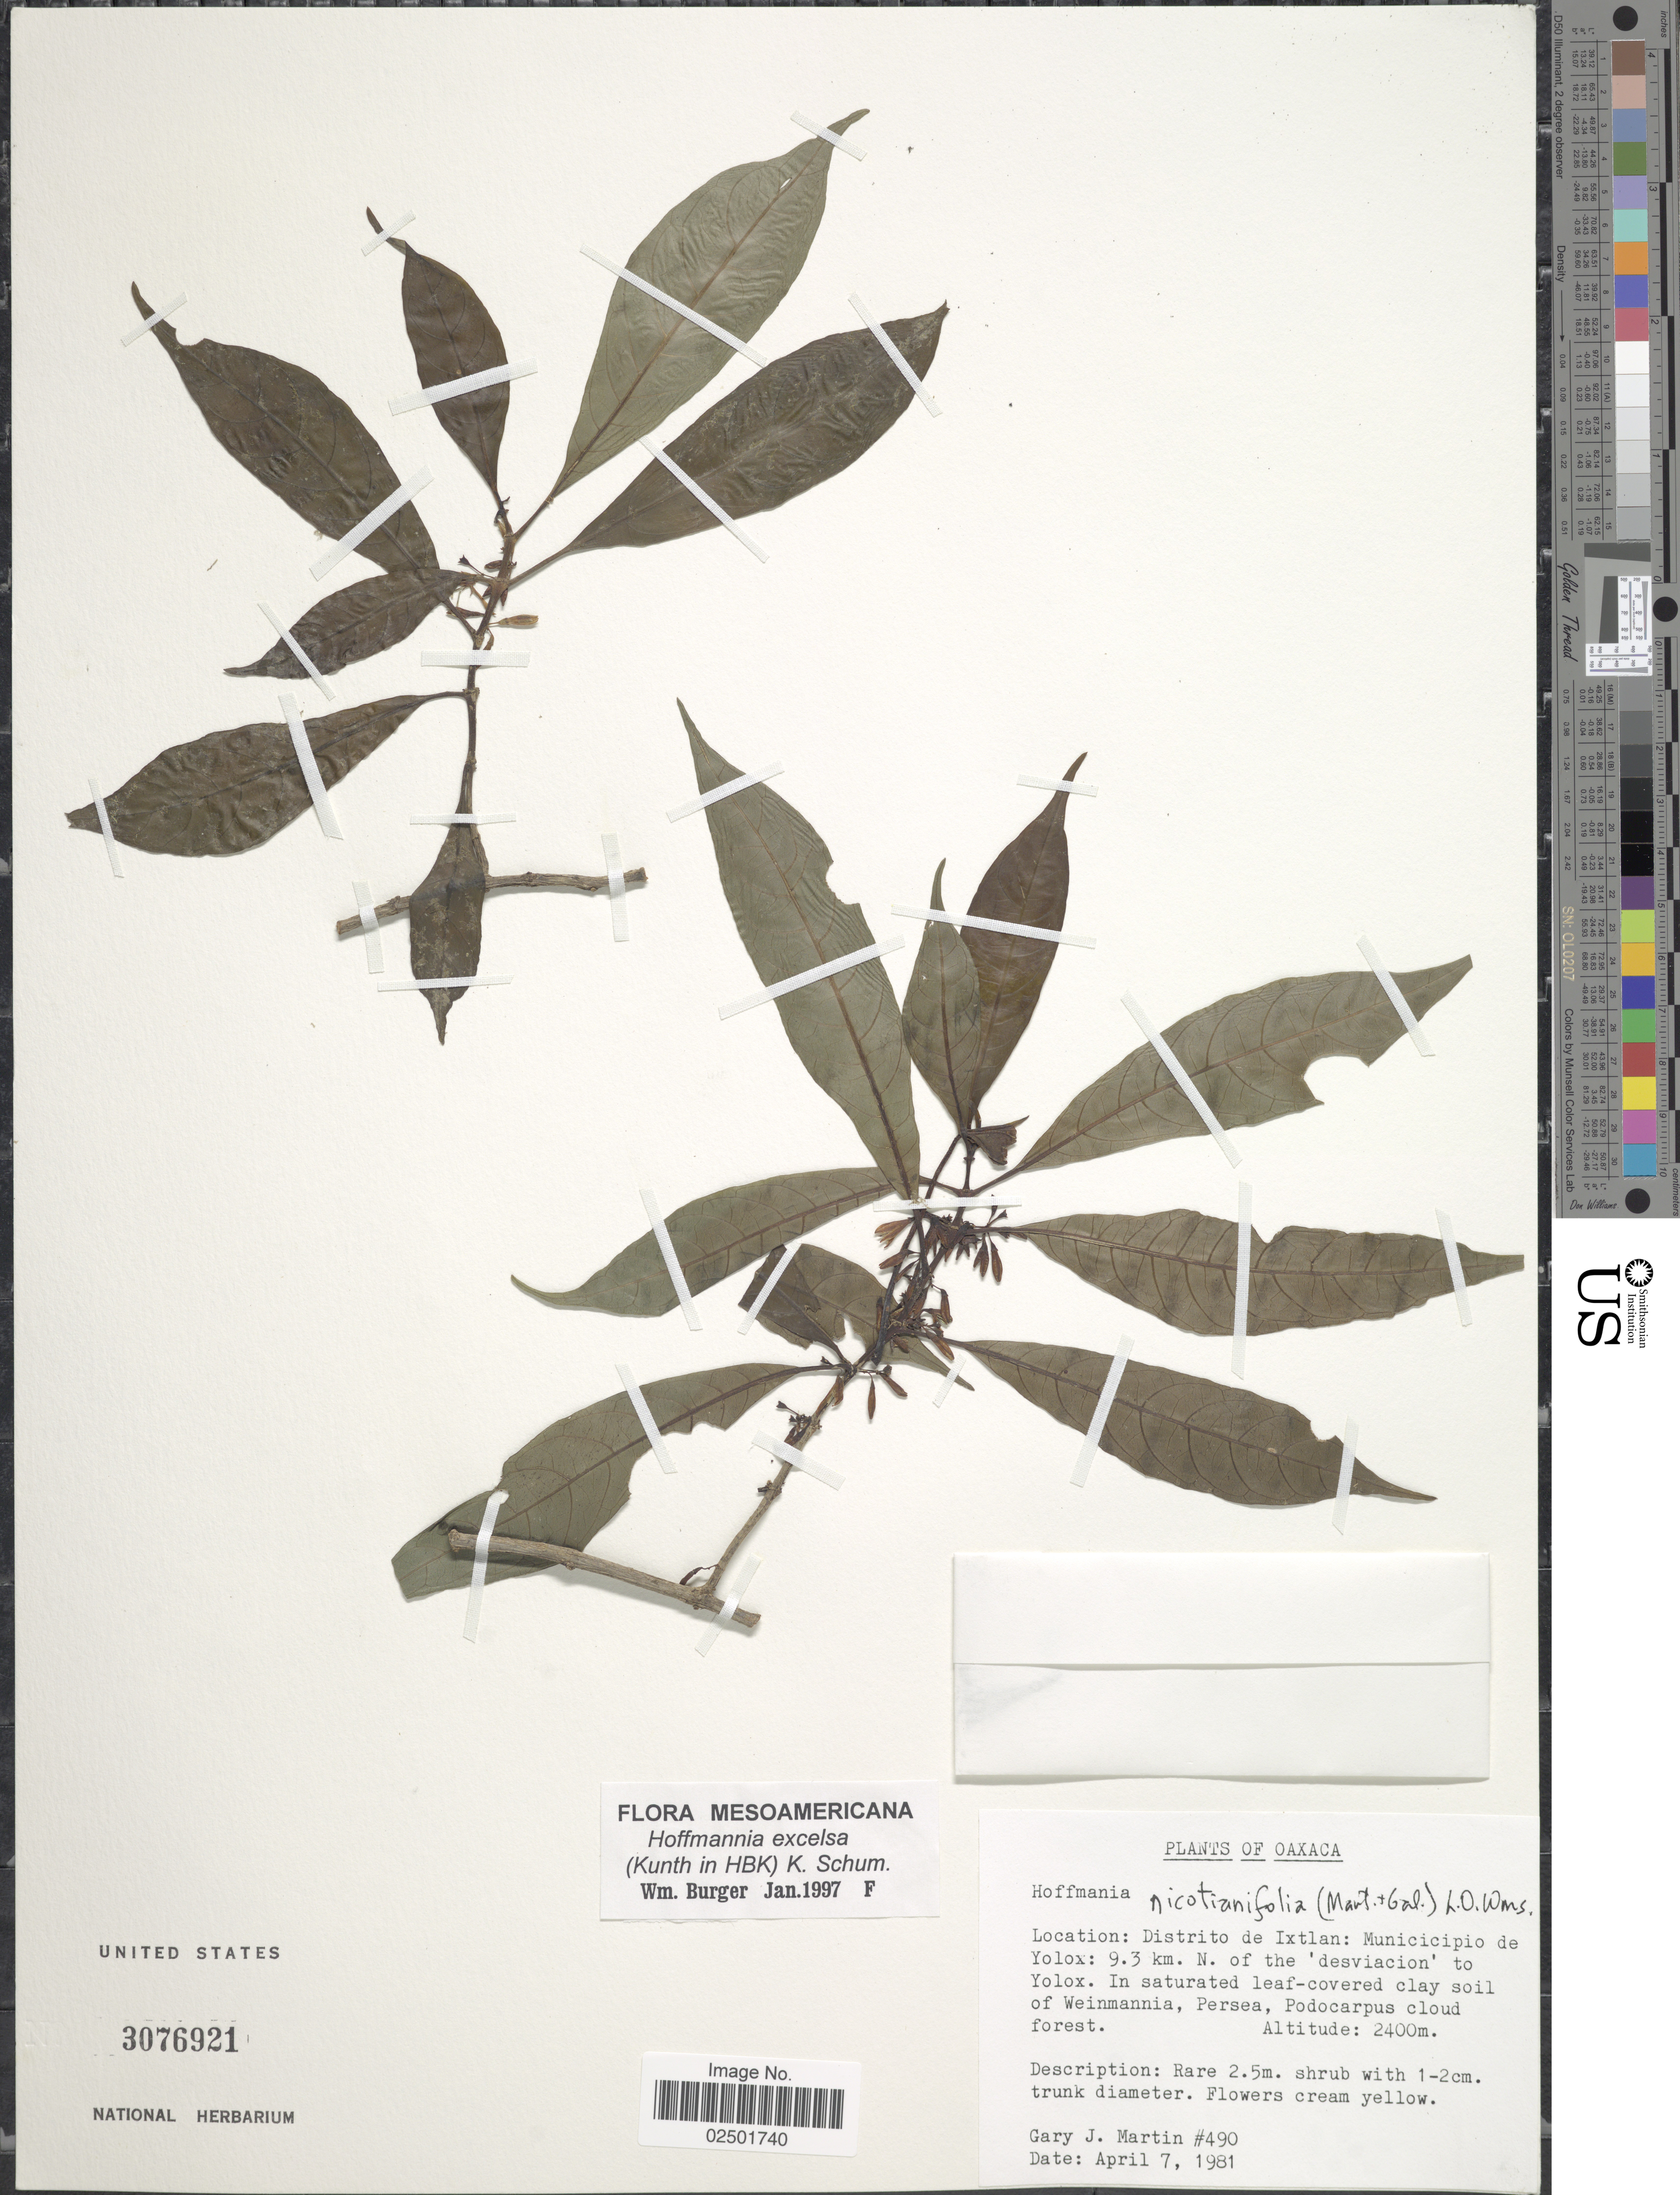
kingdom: Plantae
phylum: Tracheophyta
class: Magnoliopsida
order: Gentianales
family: Rubiaceae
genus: Hoffmannia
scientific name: Hoffmannia excelsa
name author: (Kunth) K. Schum.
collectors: G. J. Martin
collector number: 490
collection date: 1981-04-07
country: Mexico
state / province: Oaxaca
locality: Distrito de Ixtlan: Municipio de Yolox: 9.3 km N of the 'desviacion' to Yolox. In saturated leaf-covered clay soil of Weinmannia, Persea, Podocarpus cloud forest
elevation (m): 2400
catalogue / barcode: US 3076921